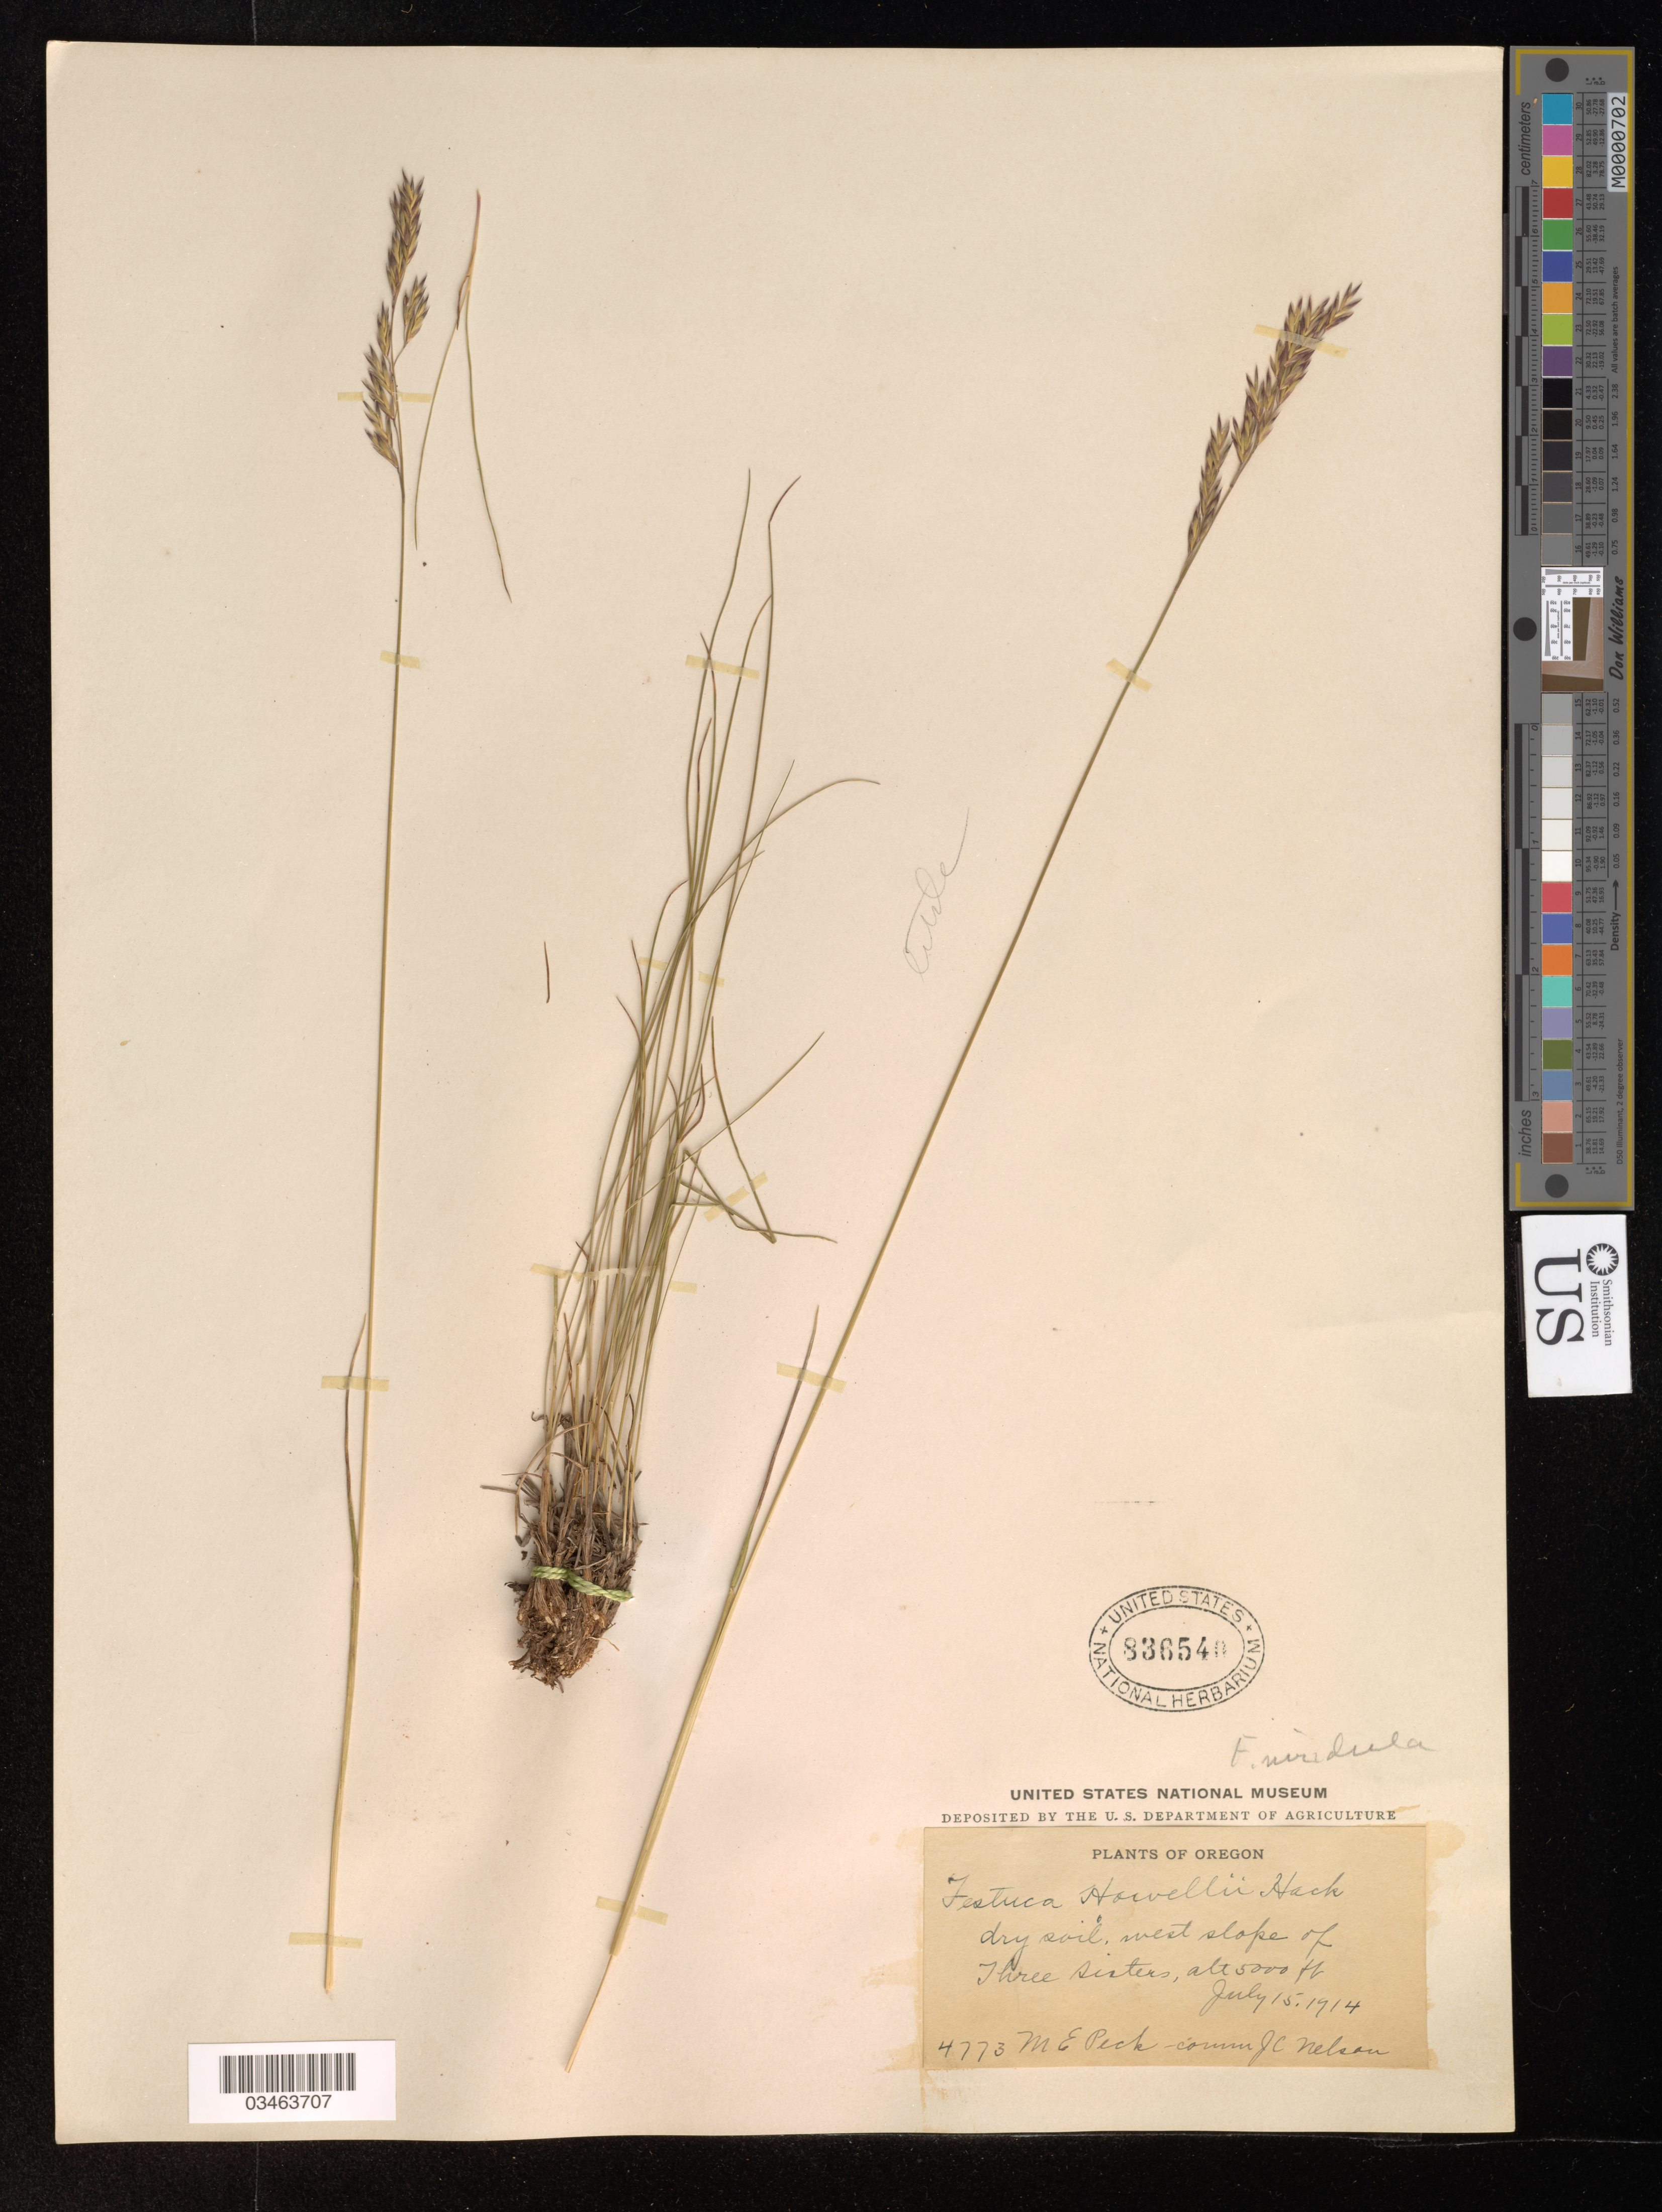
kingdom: Plantae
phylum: Tracheophyta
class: Liliopsida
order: Poales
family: Poaceae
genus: Festuca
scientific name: Festuca viridula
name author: Vasey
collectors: M. E. Peck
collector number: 4773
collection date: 1914-07-15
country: United States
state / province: Oregon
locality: Three Sisters.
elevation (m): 1524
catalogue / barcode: US 836540